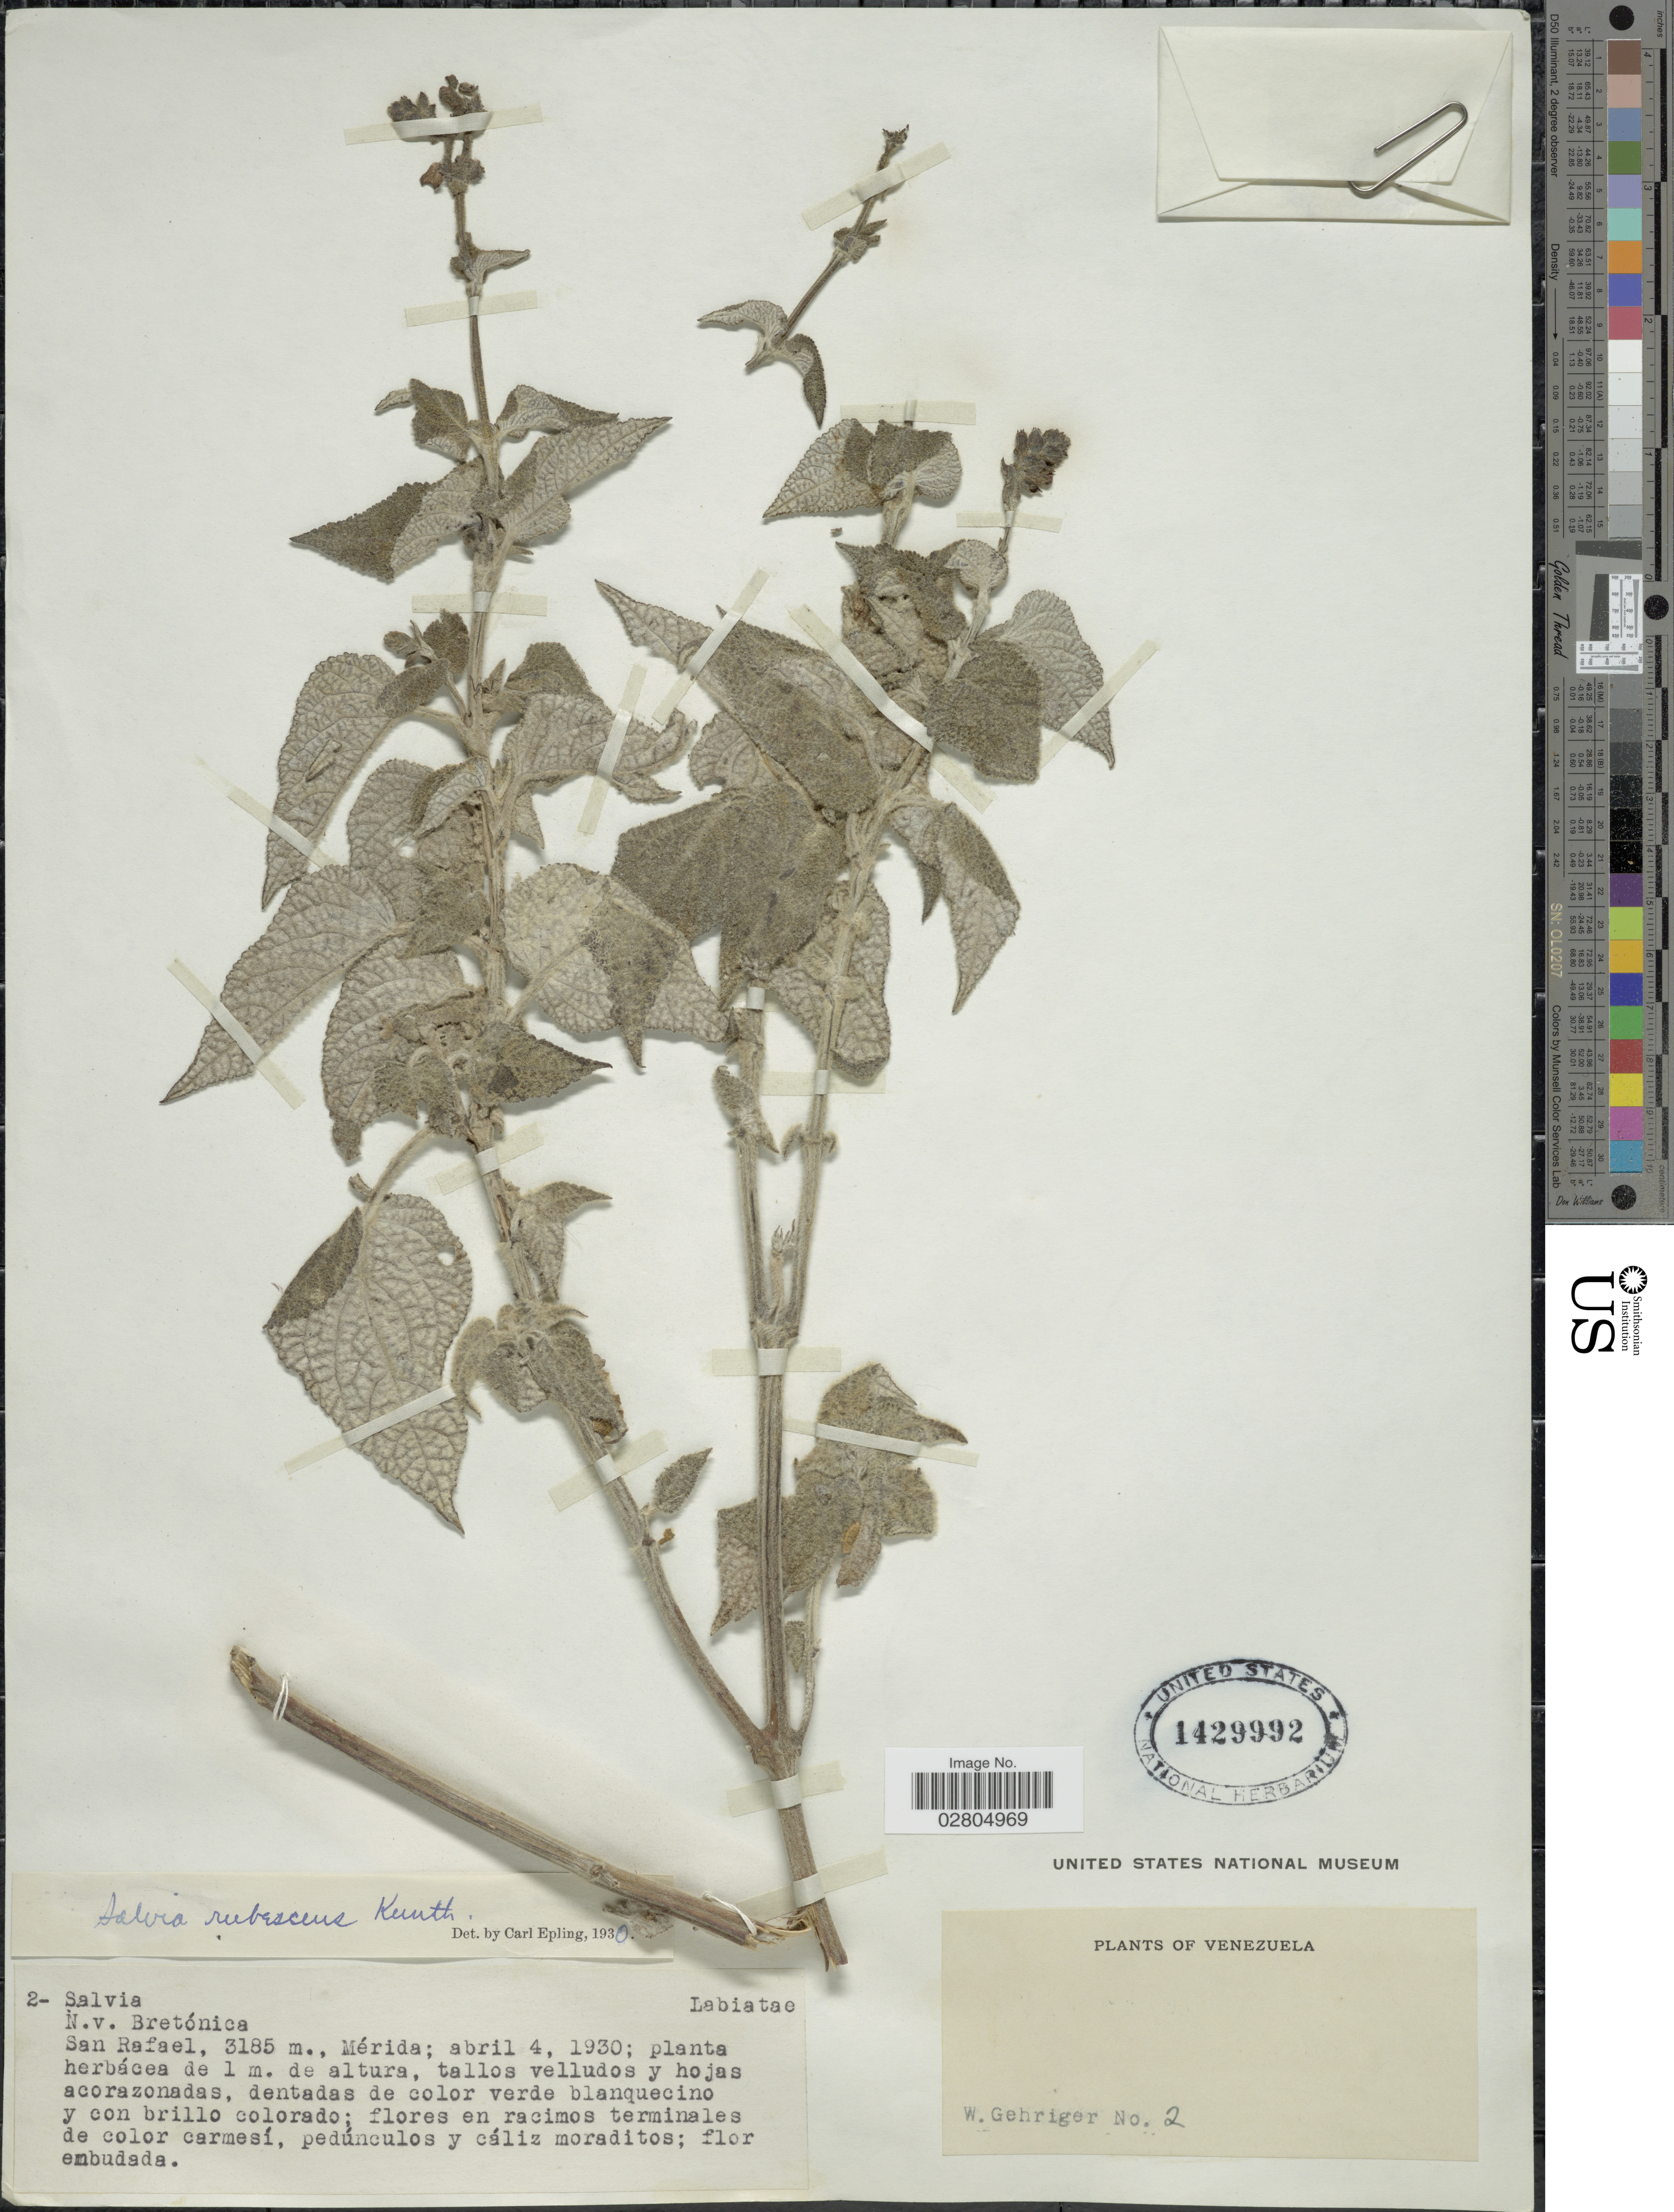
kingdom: Plantae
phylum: Tracheophyta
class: Magnoliopsida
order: Lamiales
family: Lamiaceae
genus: Salvia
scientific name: Salvia rubescens subsp. truxillensis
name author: (Briq.) J.R.I. Wood & Harley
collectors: W. Gehriger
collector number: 2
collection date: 1930-04-04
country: Venezuela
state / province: Mérida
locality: San Rafael, Mérida.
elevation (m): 3185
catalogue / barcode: US 1429992